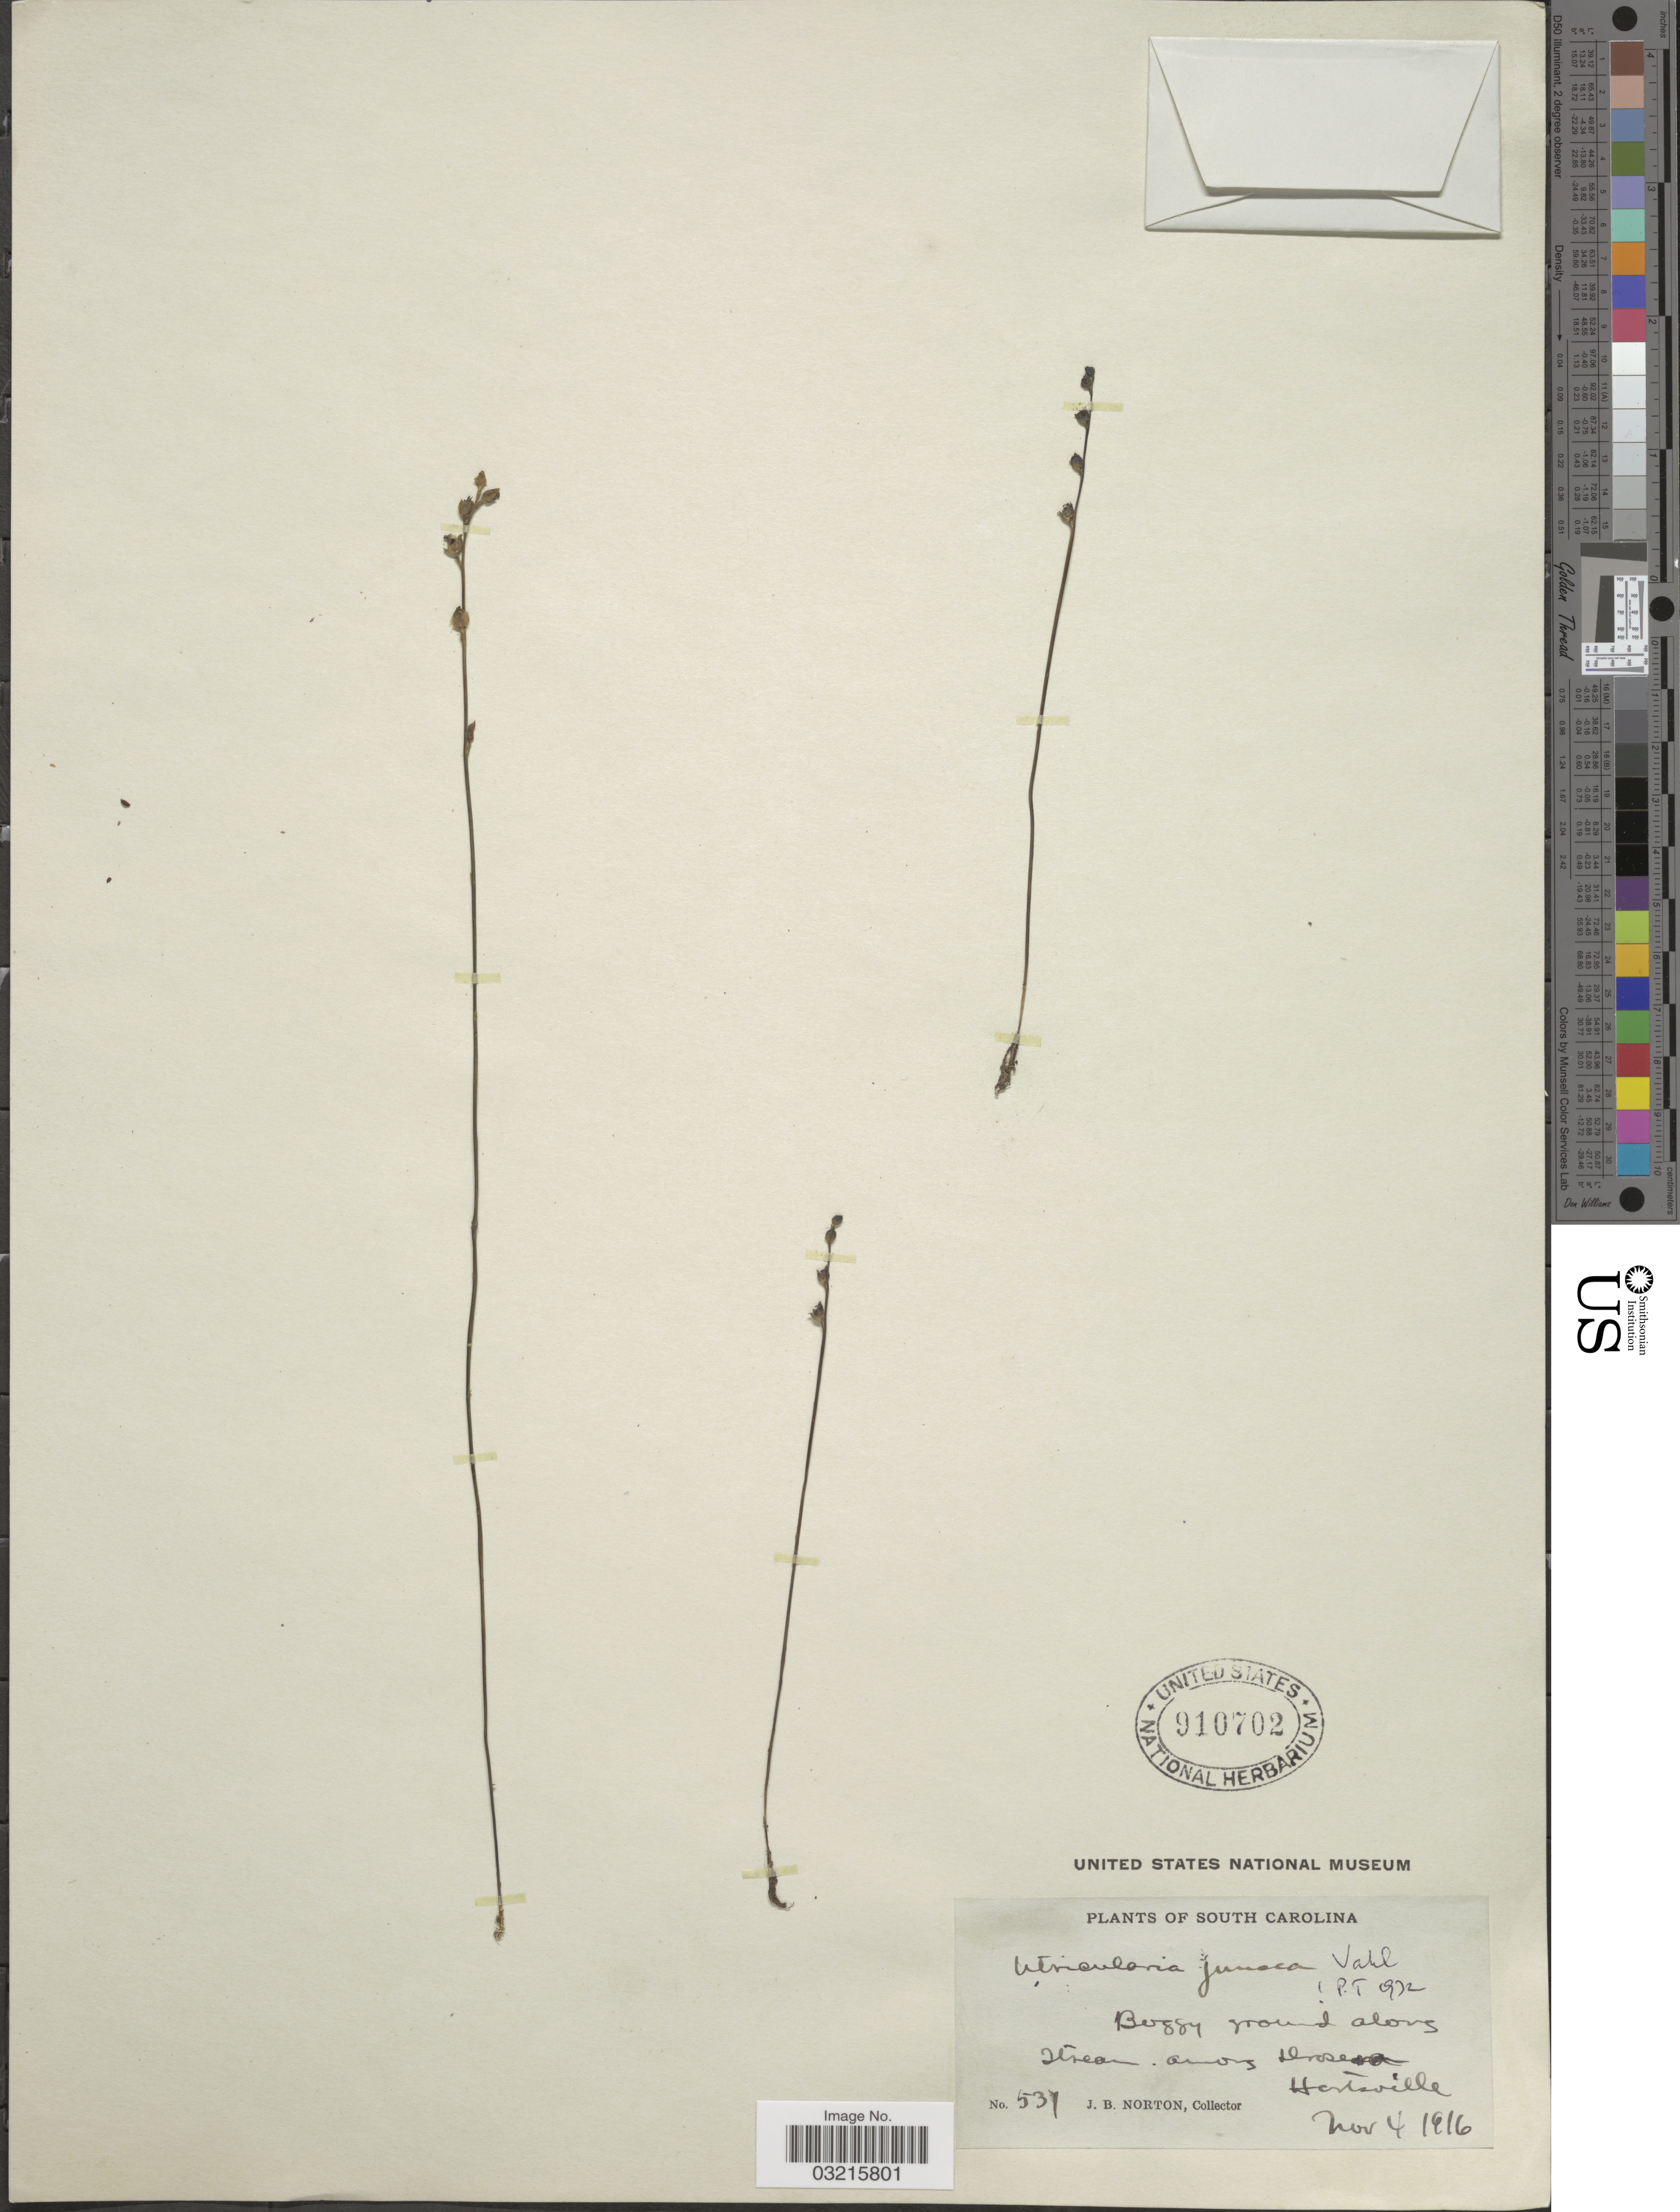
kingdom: Plantae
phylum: Tracheophyta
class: Magnoliopsida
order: Lamiales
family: Lentibulariaceae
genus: Utricularia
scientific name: Utricularia virgatula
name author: Barnhart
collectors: J. B. Norton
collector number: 537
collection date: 1916-11-04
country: United States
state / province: South Carolina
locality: Boggy ground along stream among Hartsville.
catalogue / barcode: US 910702